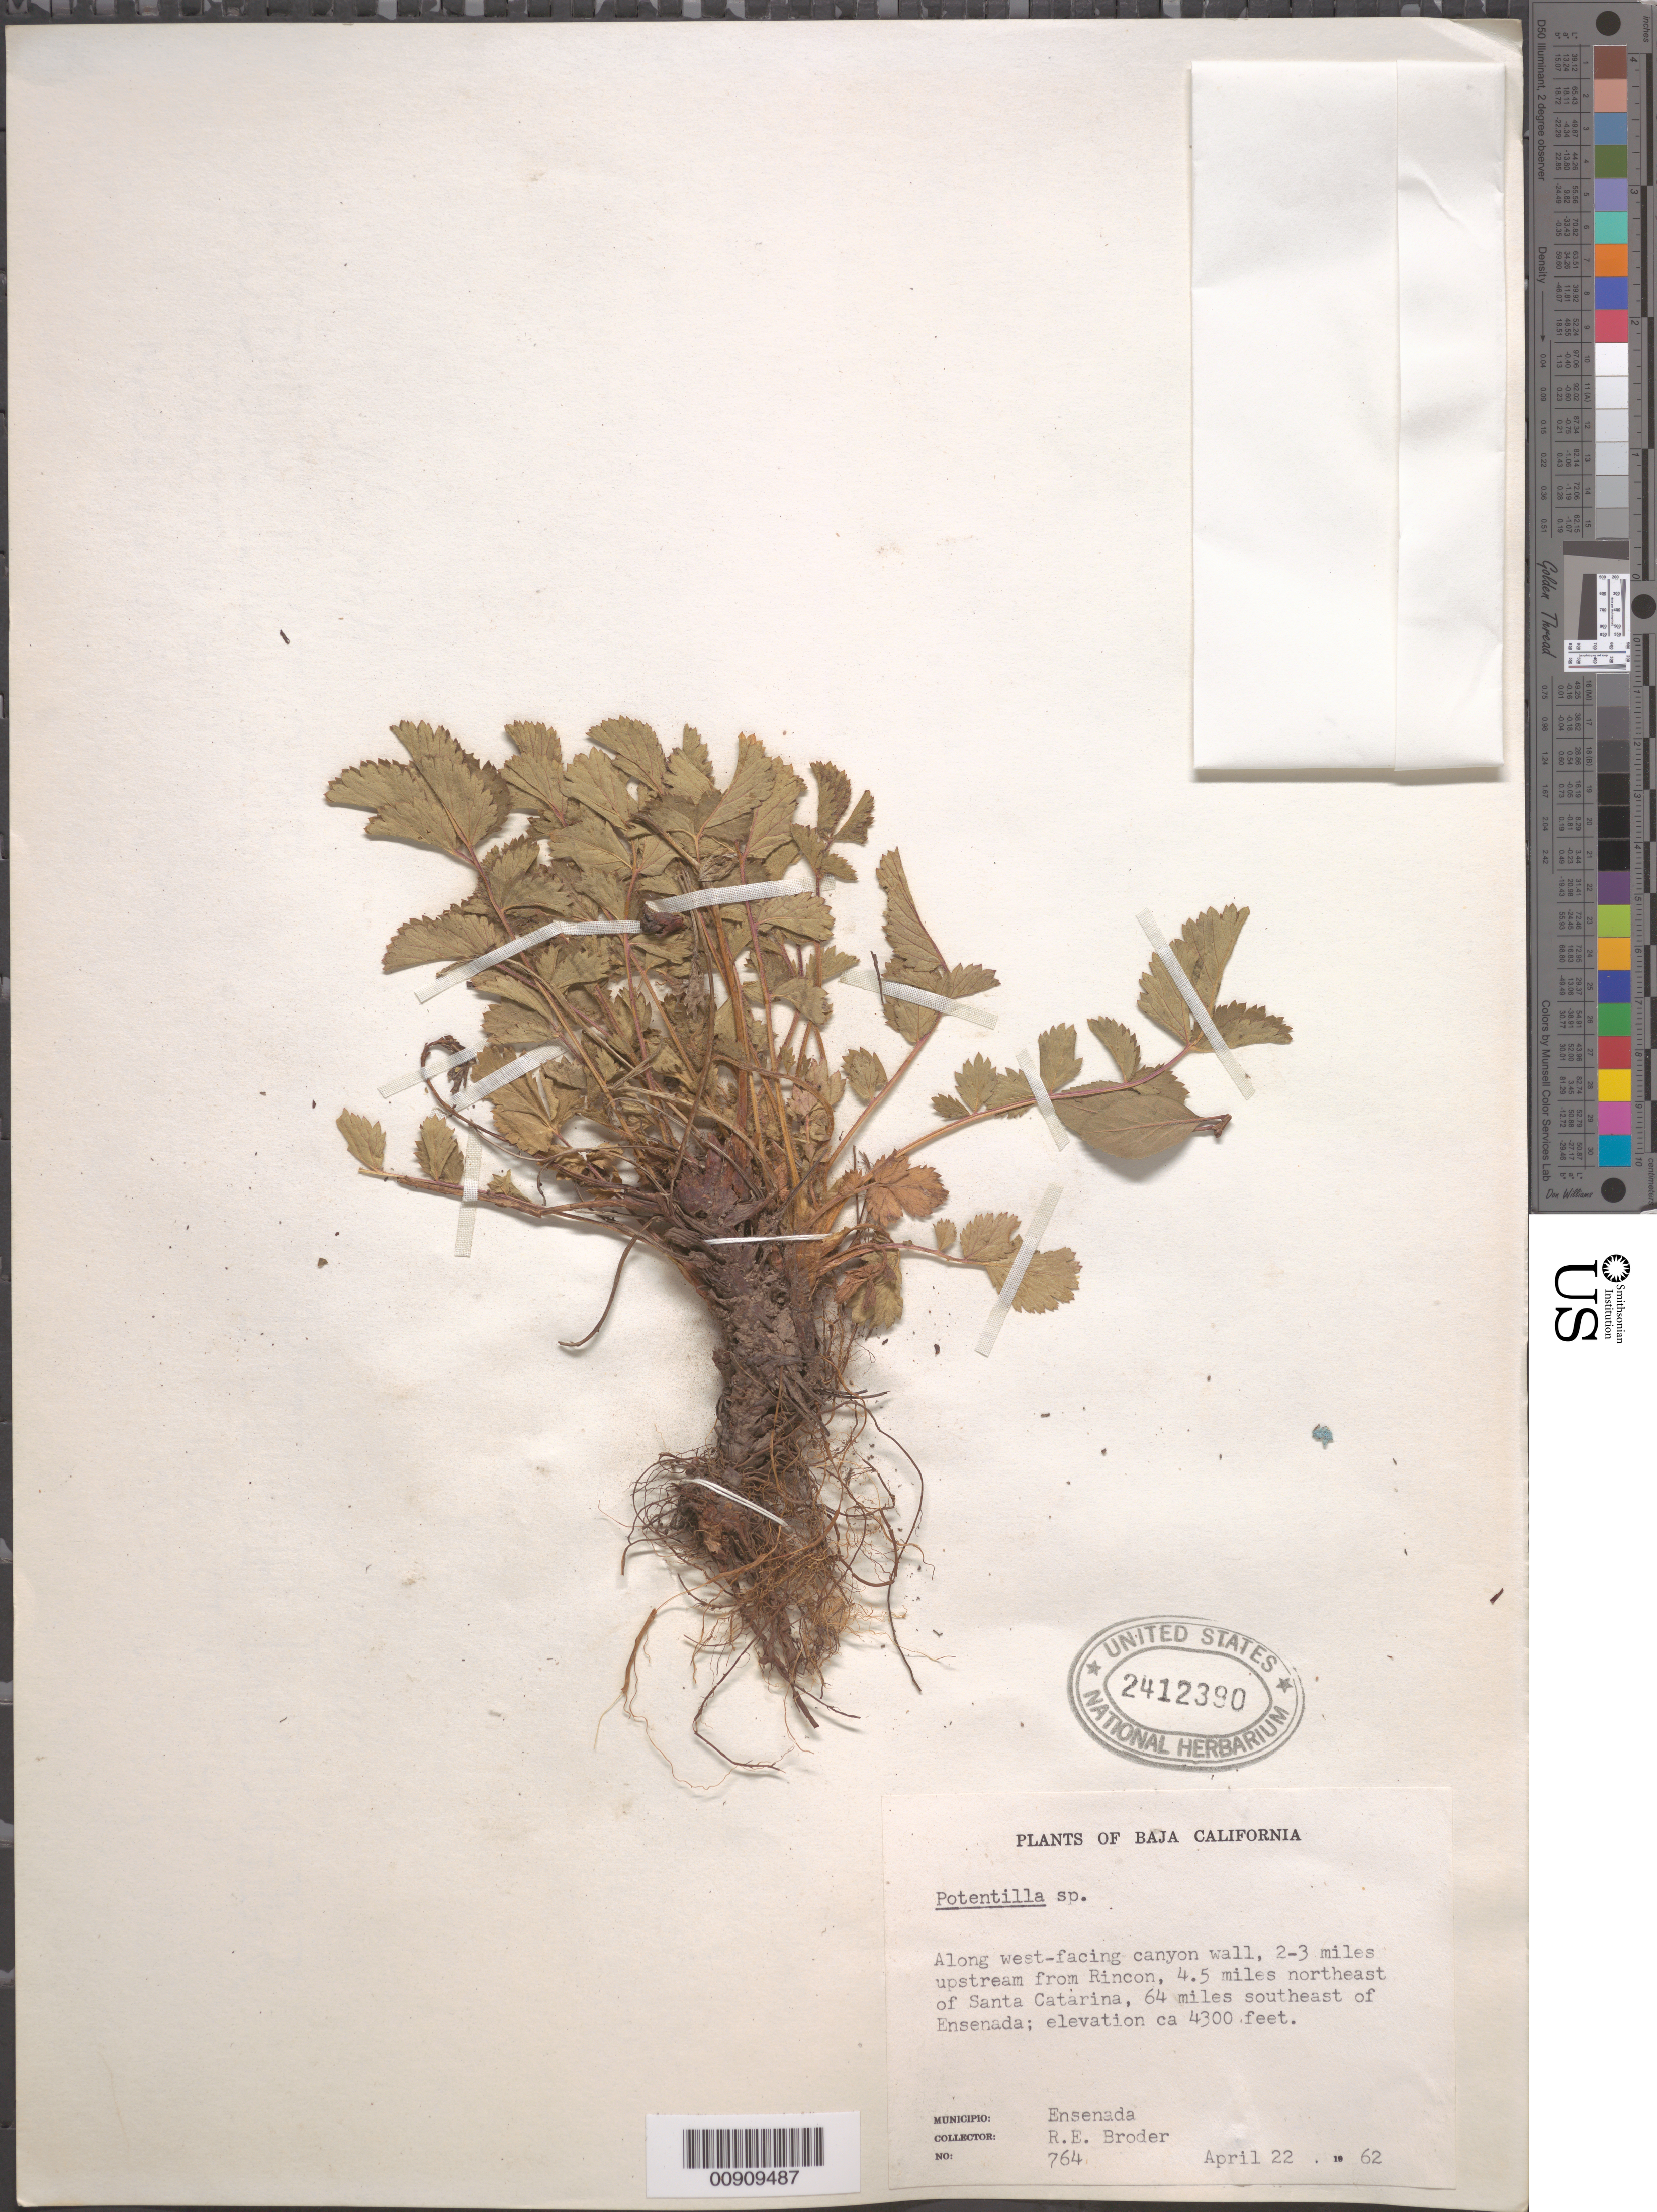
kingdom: Plantae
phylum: Tracheophyta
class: Magnoliopsida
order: Rosales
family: Rosaceae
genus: Potentilla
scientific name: Potentilla sp.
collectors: R. Broder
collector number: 764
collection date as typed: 22 Apr 1962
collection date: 1962-04-22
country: Mexico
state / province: Baja California Norte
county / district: Ensenada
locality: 2-3 miles upstream from Rincon, 4.5 miles northeast of Santa Catarina, 64 miles southeast of Ensenada, Baja California.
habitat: Along west-facing canyon wall.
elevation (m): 1311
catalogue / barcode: US 2412390